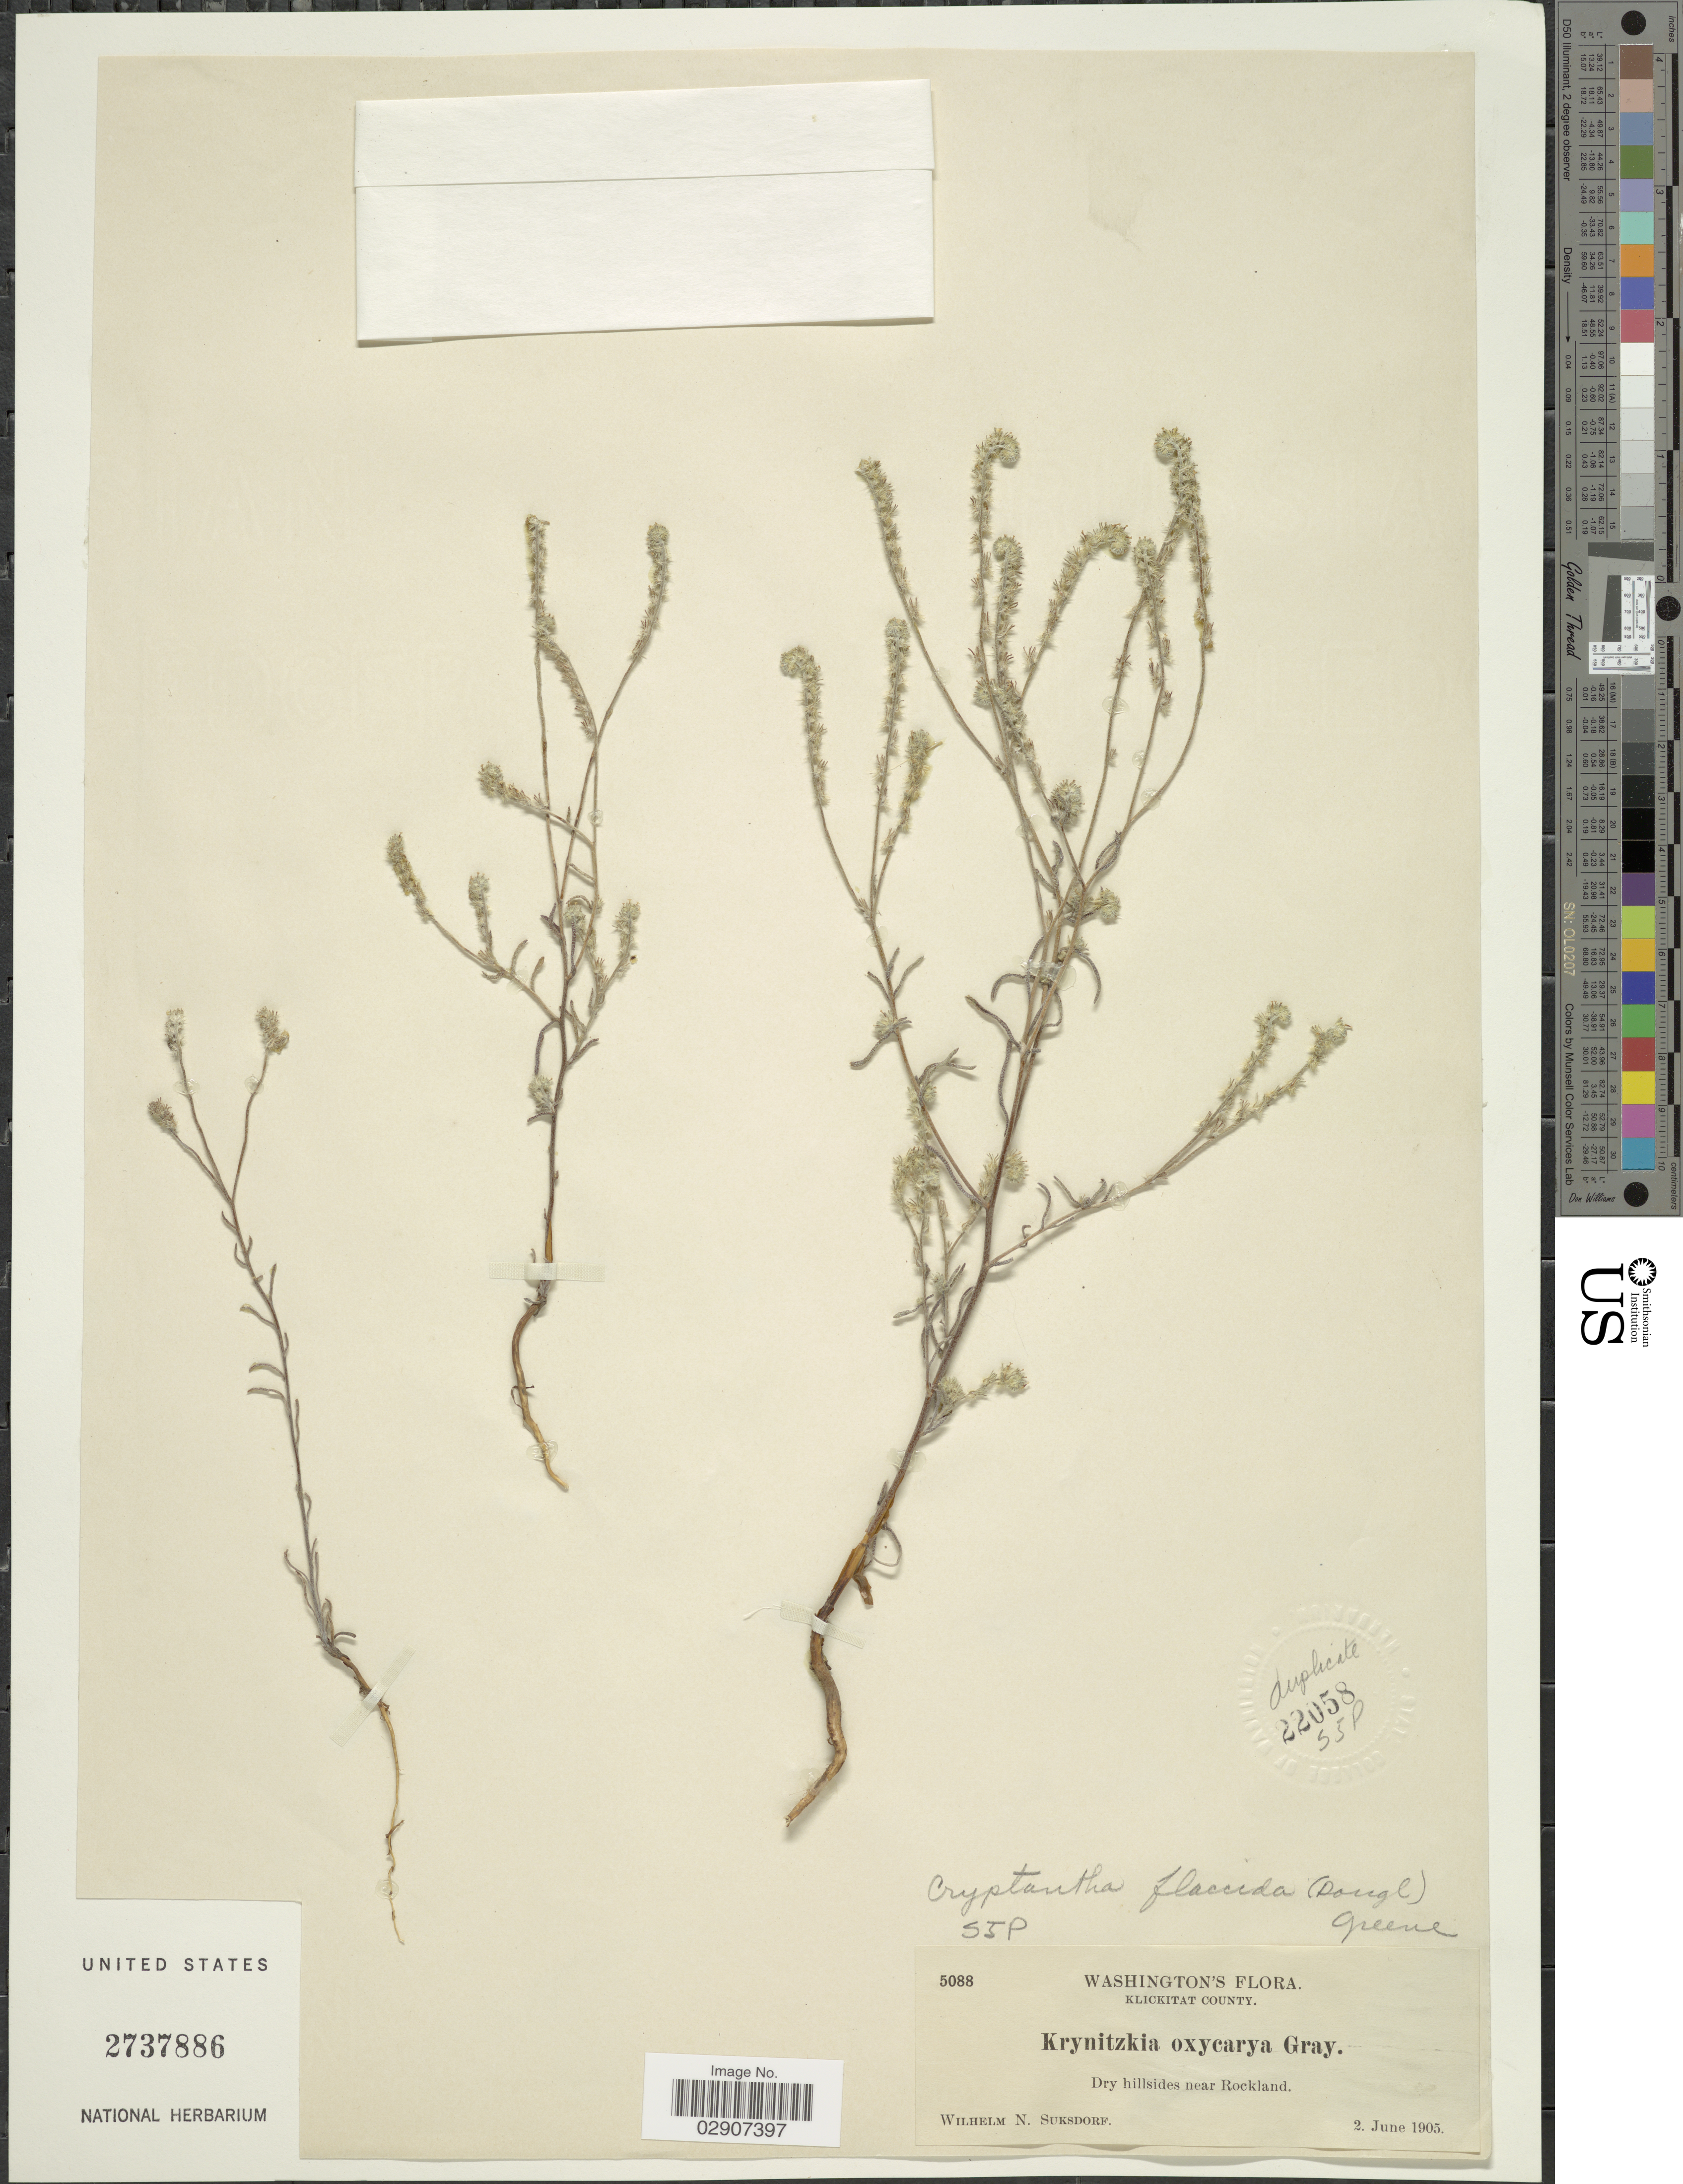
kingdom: Plantae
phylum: Tracheophyta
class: Magnoliopsida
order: Boraginales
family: Boraginaceae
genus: Cryptantha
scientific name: Cryptantha flaccida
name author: (Douglas ex Lehm.) Greene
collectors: W. N. Suksdorf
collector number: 5088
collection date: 1905-06-02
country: United States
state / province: Washington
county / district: Klickitat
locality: Klickitat County, Dry hillsides near Rockland.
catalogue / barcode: US 2737886